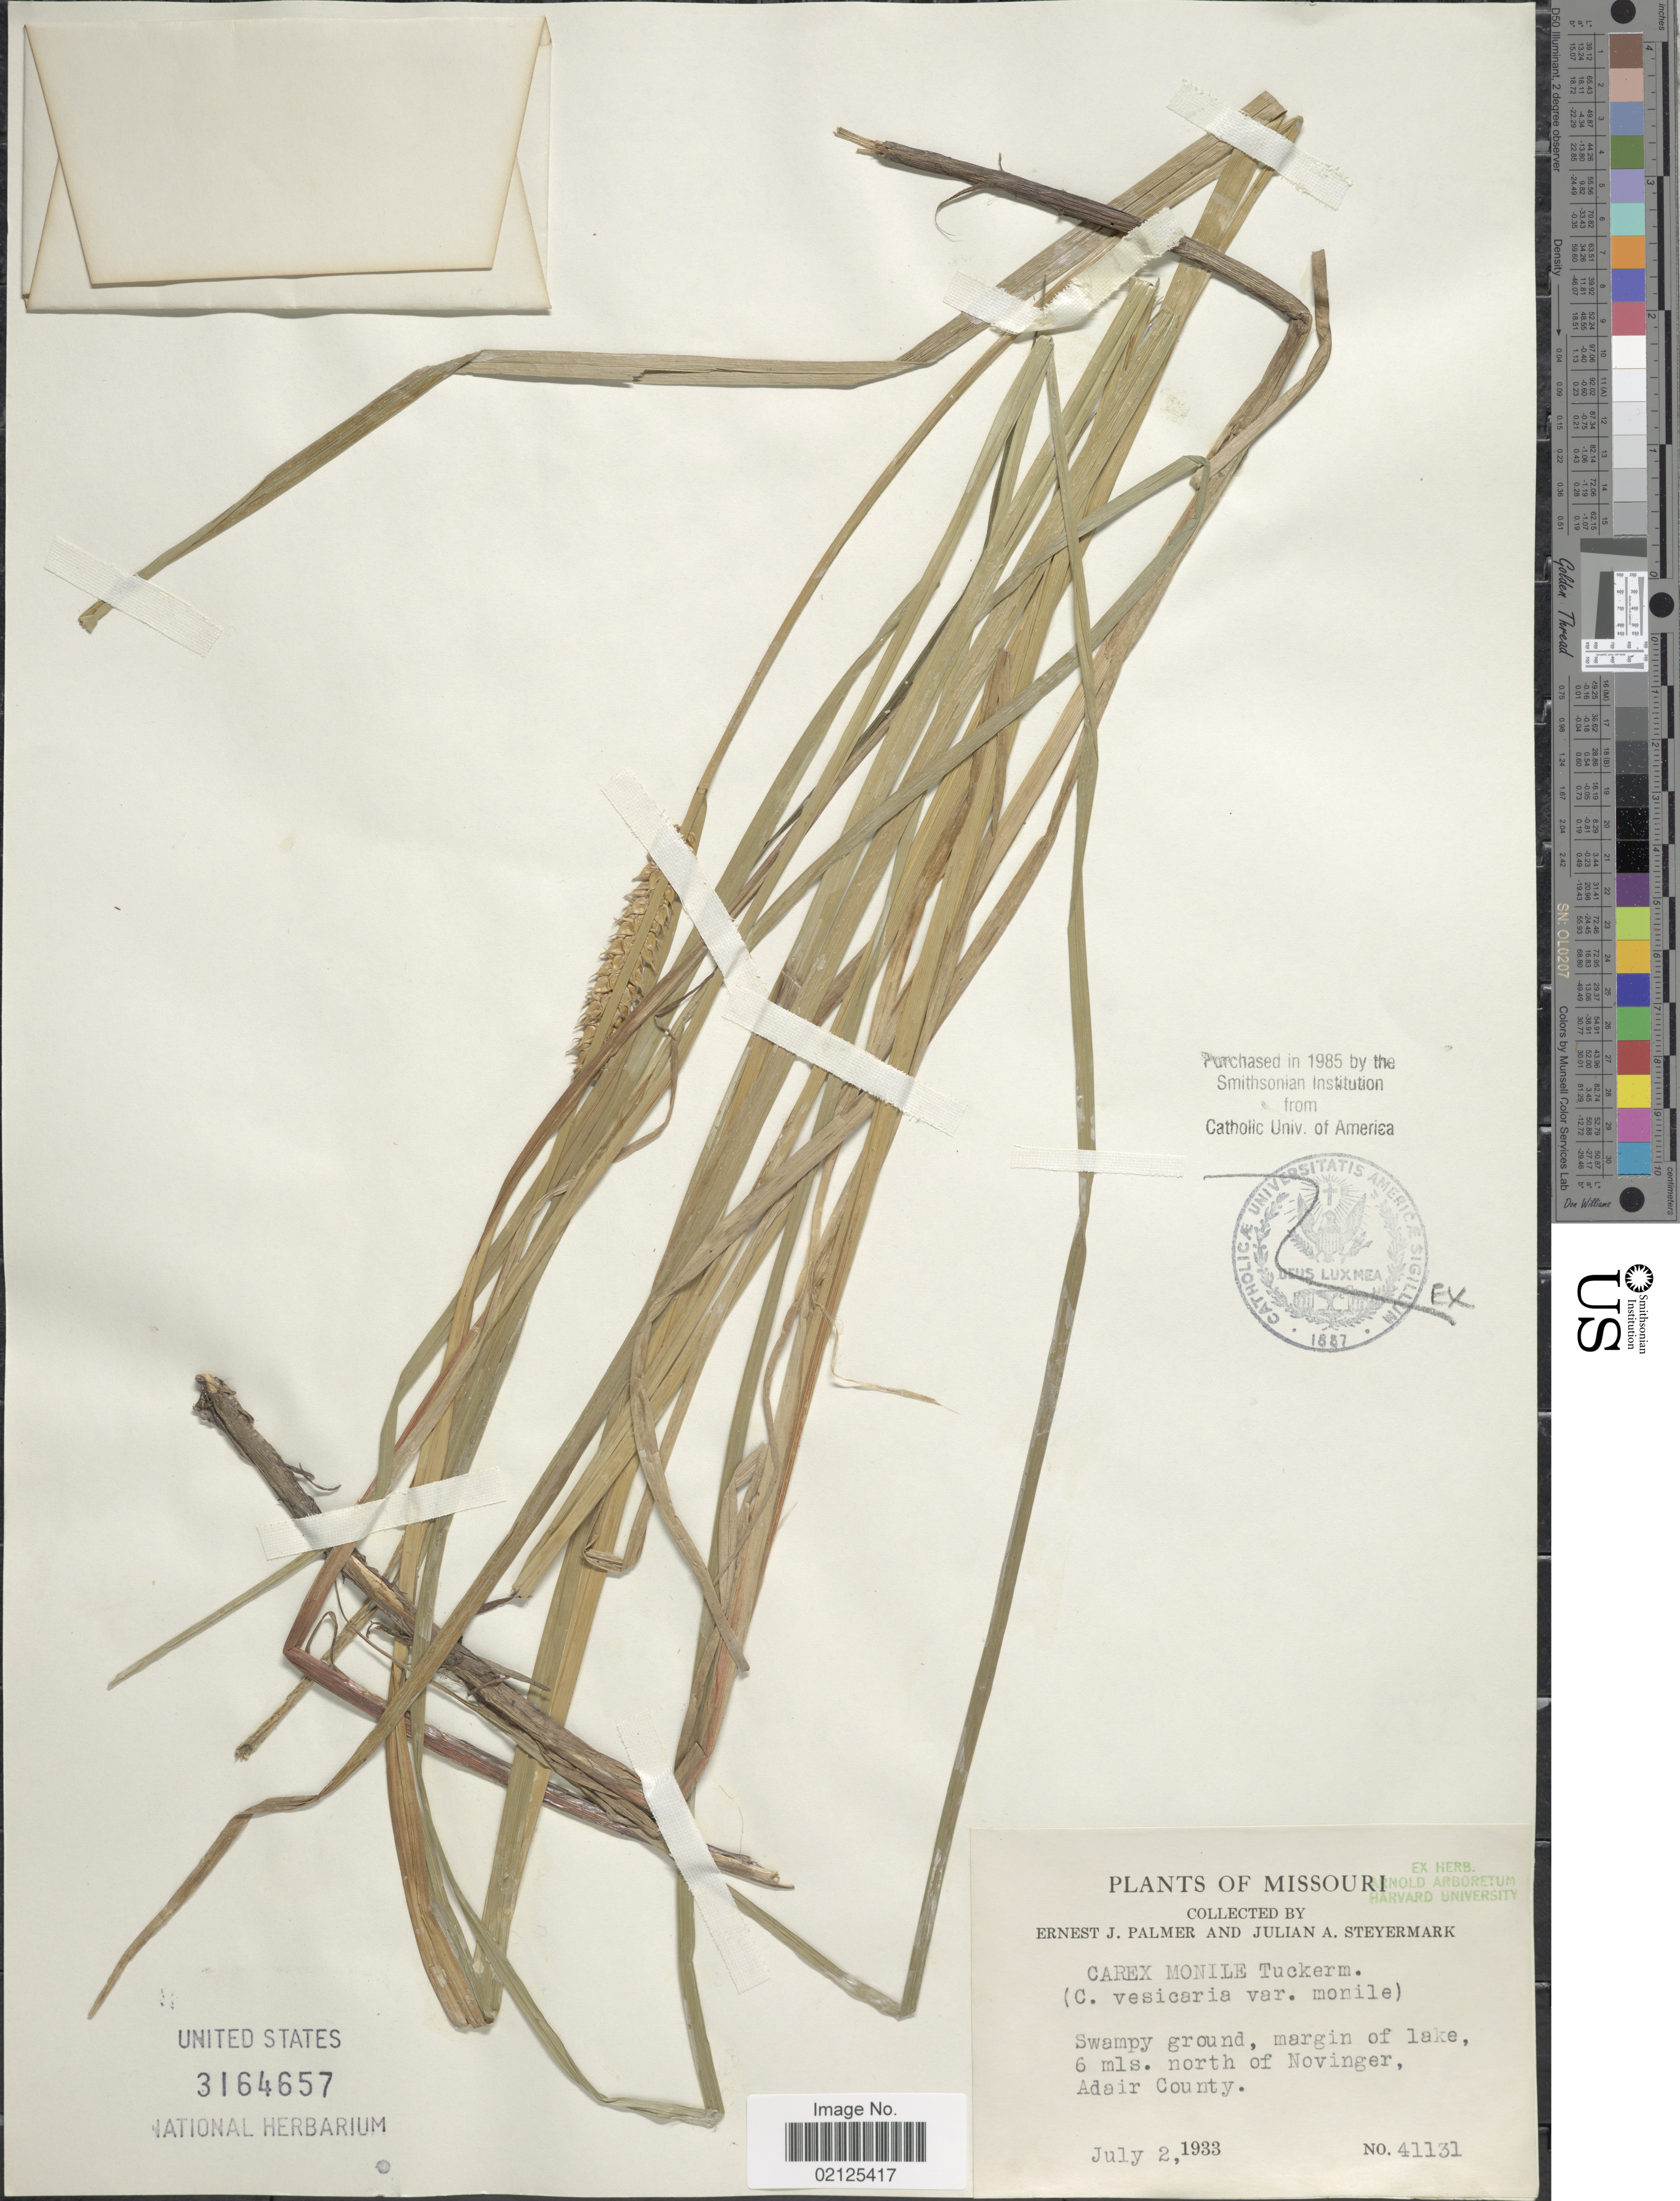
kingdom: Plantae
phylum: Tracheophyta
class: Liliopsida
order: Poales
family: Cyperaceae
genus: Carex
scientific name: Carex vesicaria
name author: L.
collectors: E. J. Palmer & J. Steyermark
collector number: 41131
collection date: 1933-07-02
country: United States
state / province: Missouri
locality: Swampy ground, margin of lake, 6 miles north of Novinger, Adair County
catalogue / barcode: US 3164657